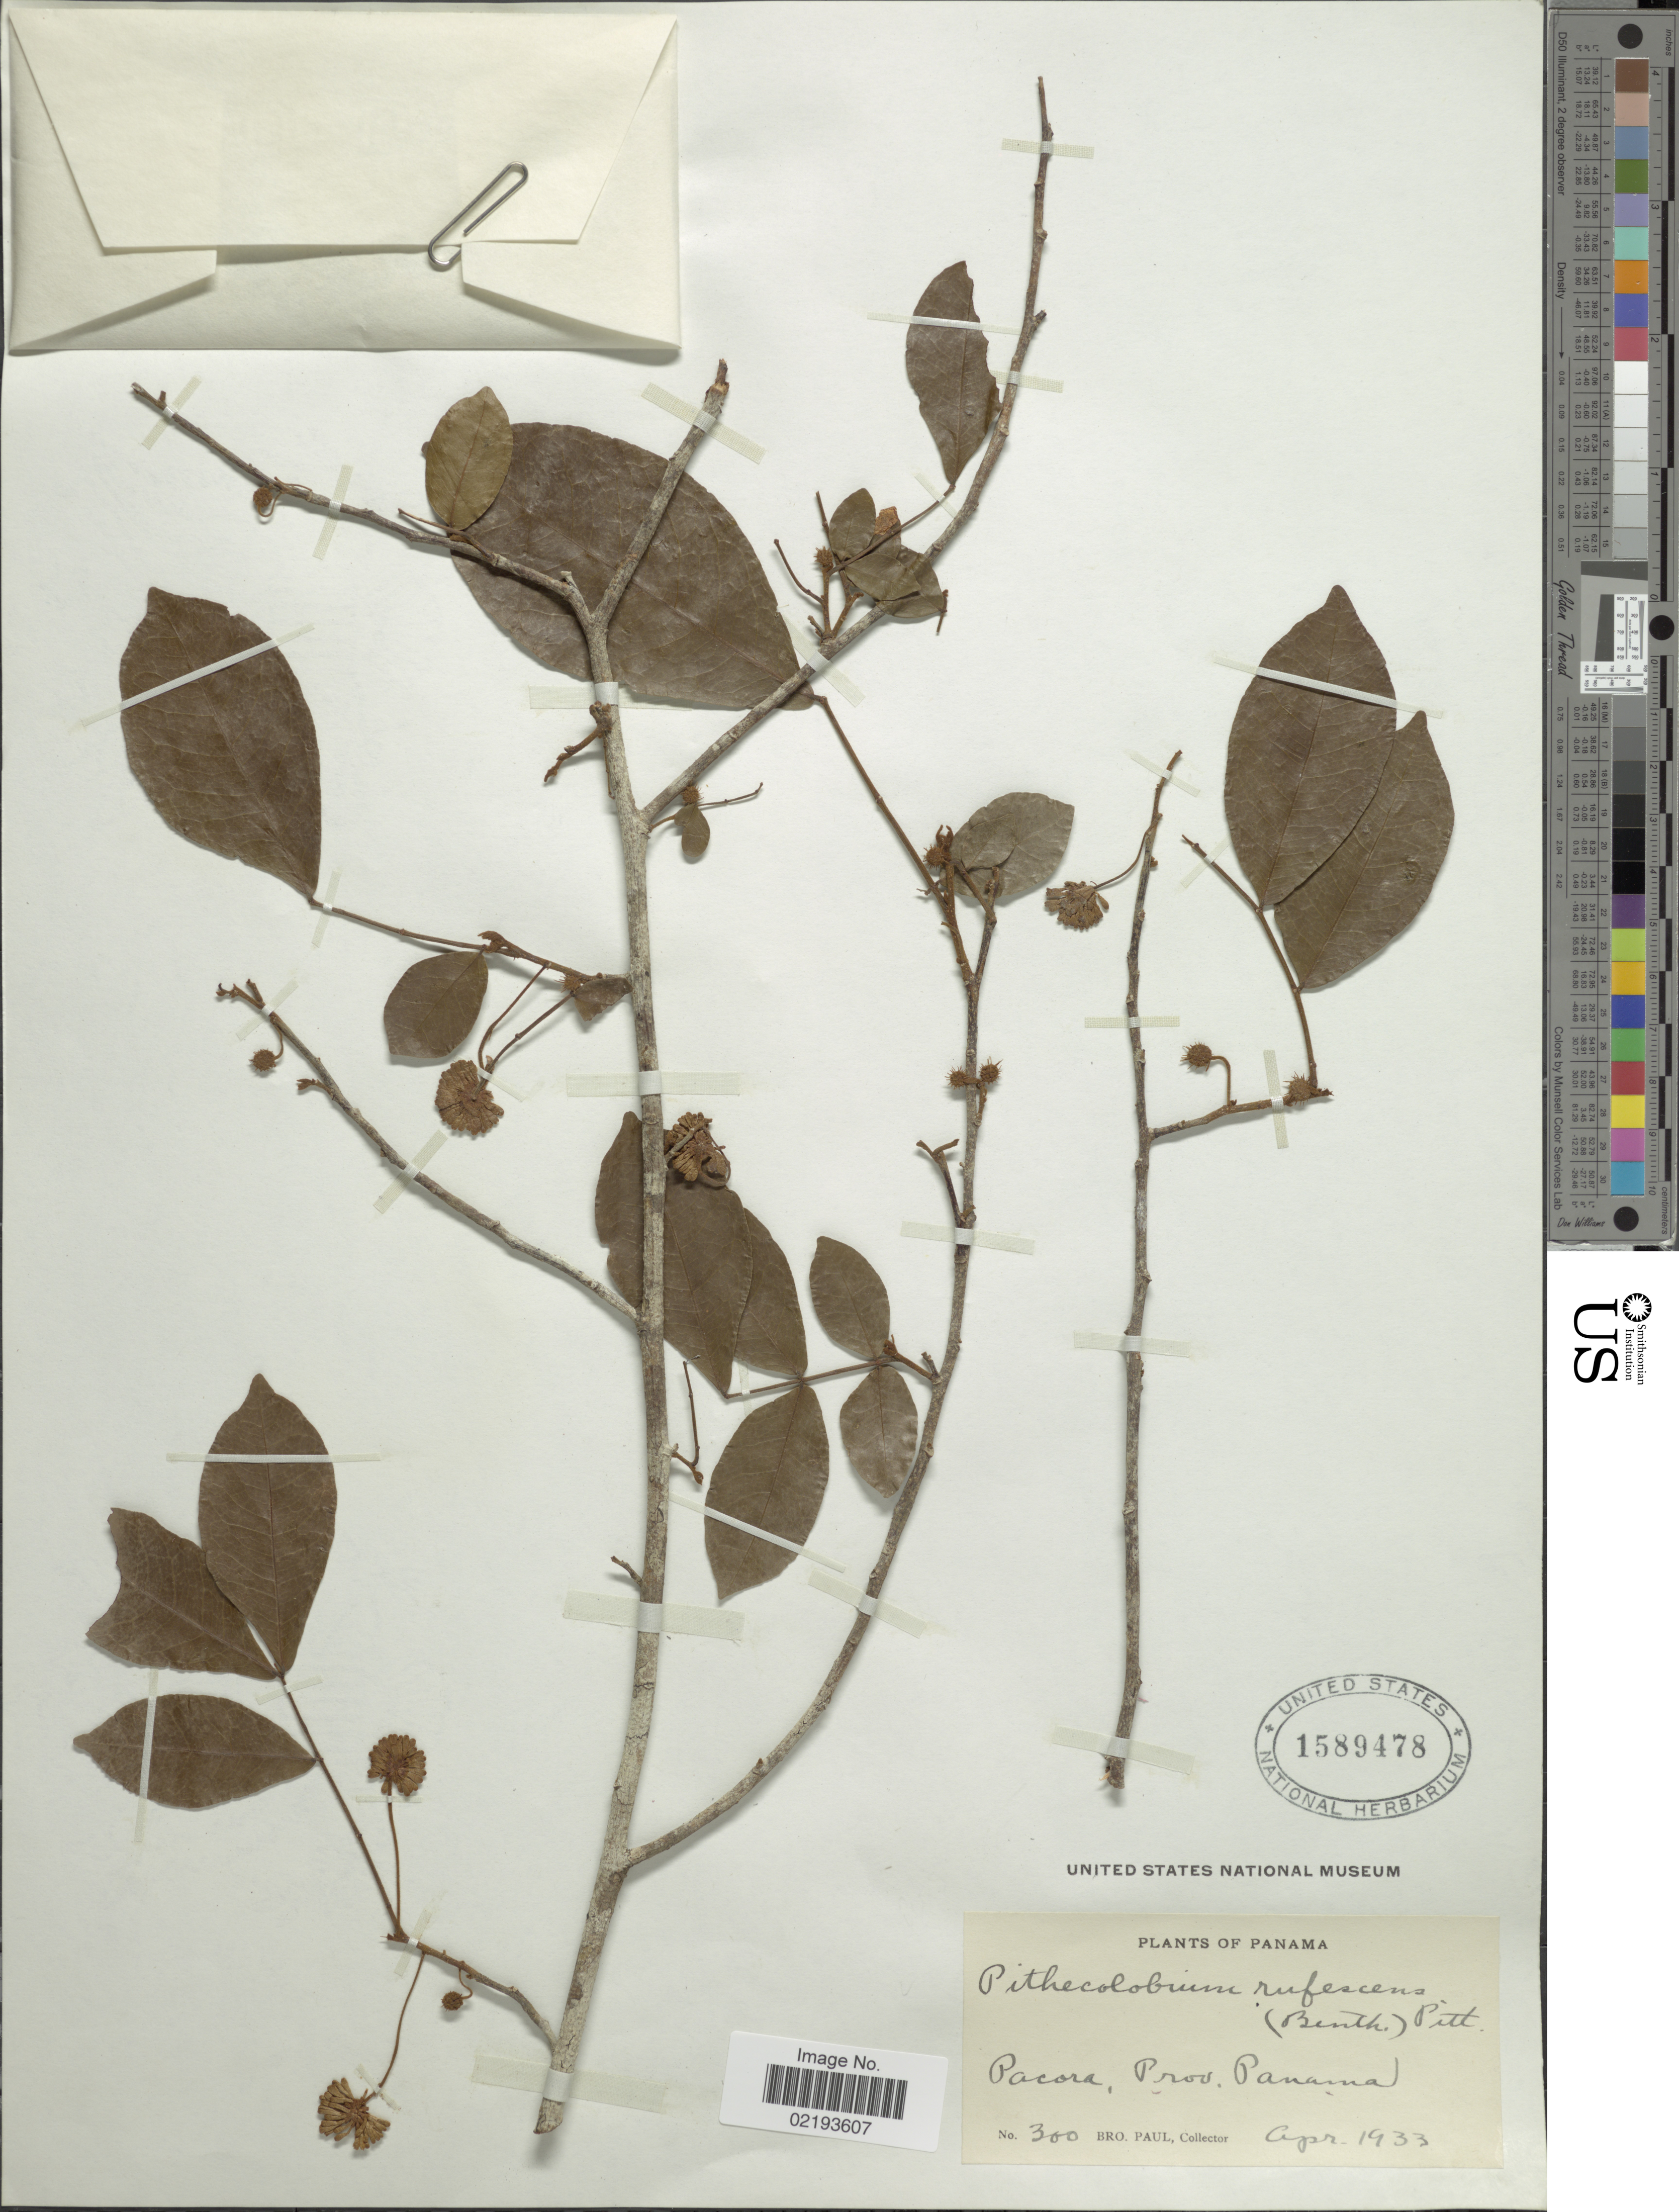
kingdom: Plantae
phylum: Tracheophyta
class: Magnoliopsida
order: Fabales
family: Fabaceae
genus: Cojoba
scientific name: Cojoba rufescens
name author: (Benth.) Britton & Rose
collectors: B. Paul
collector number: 300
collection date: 1933-04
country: Panama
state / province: Panamá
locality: Pacora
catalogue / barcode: US 1589478